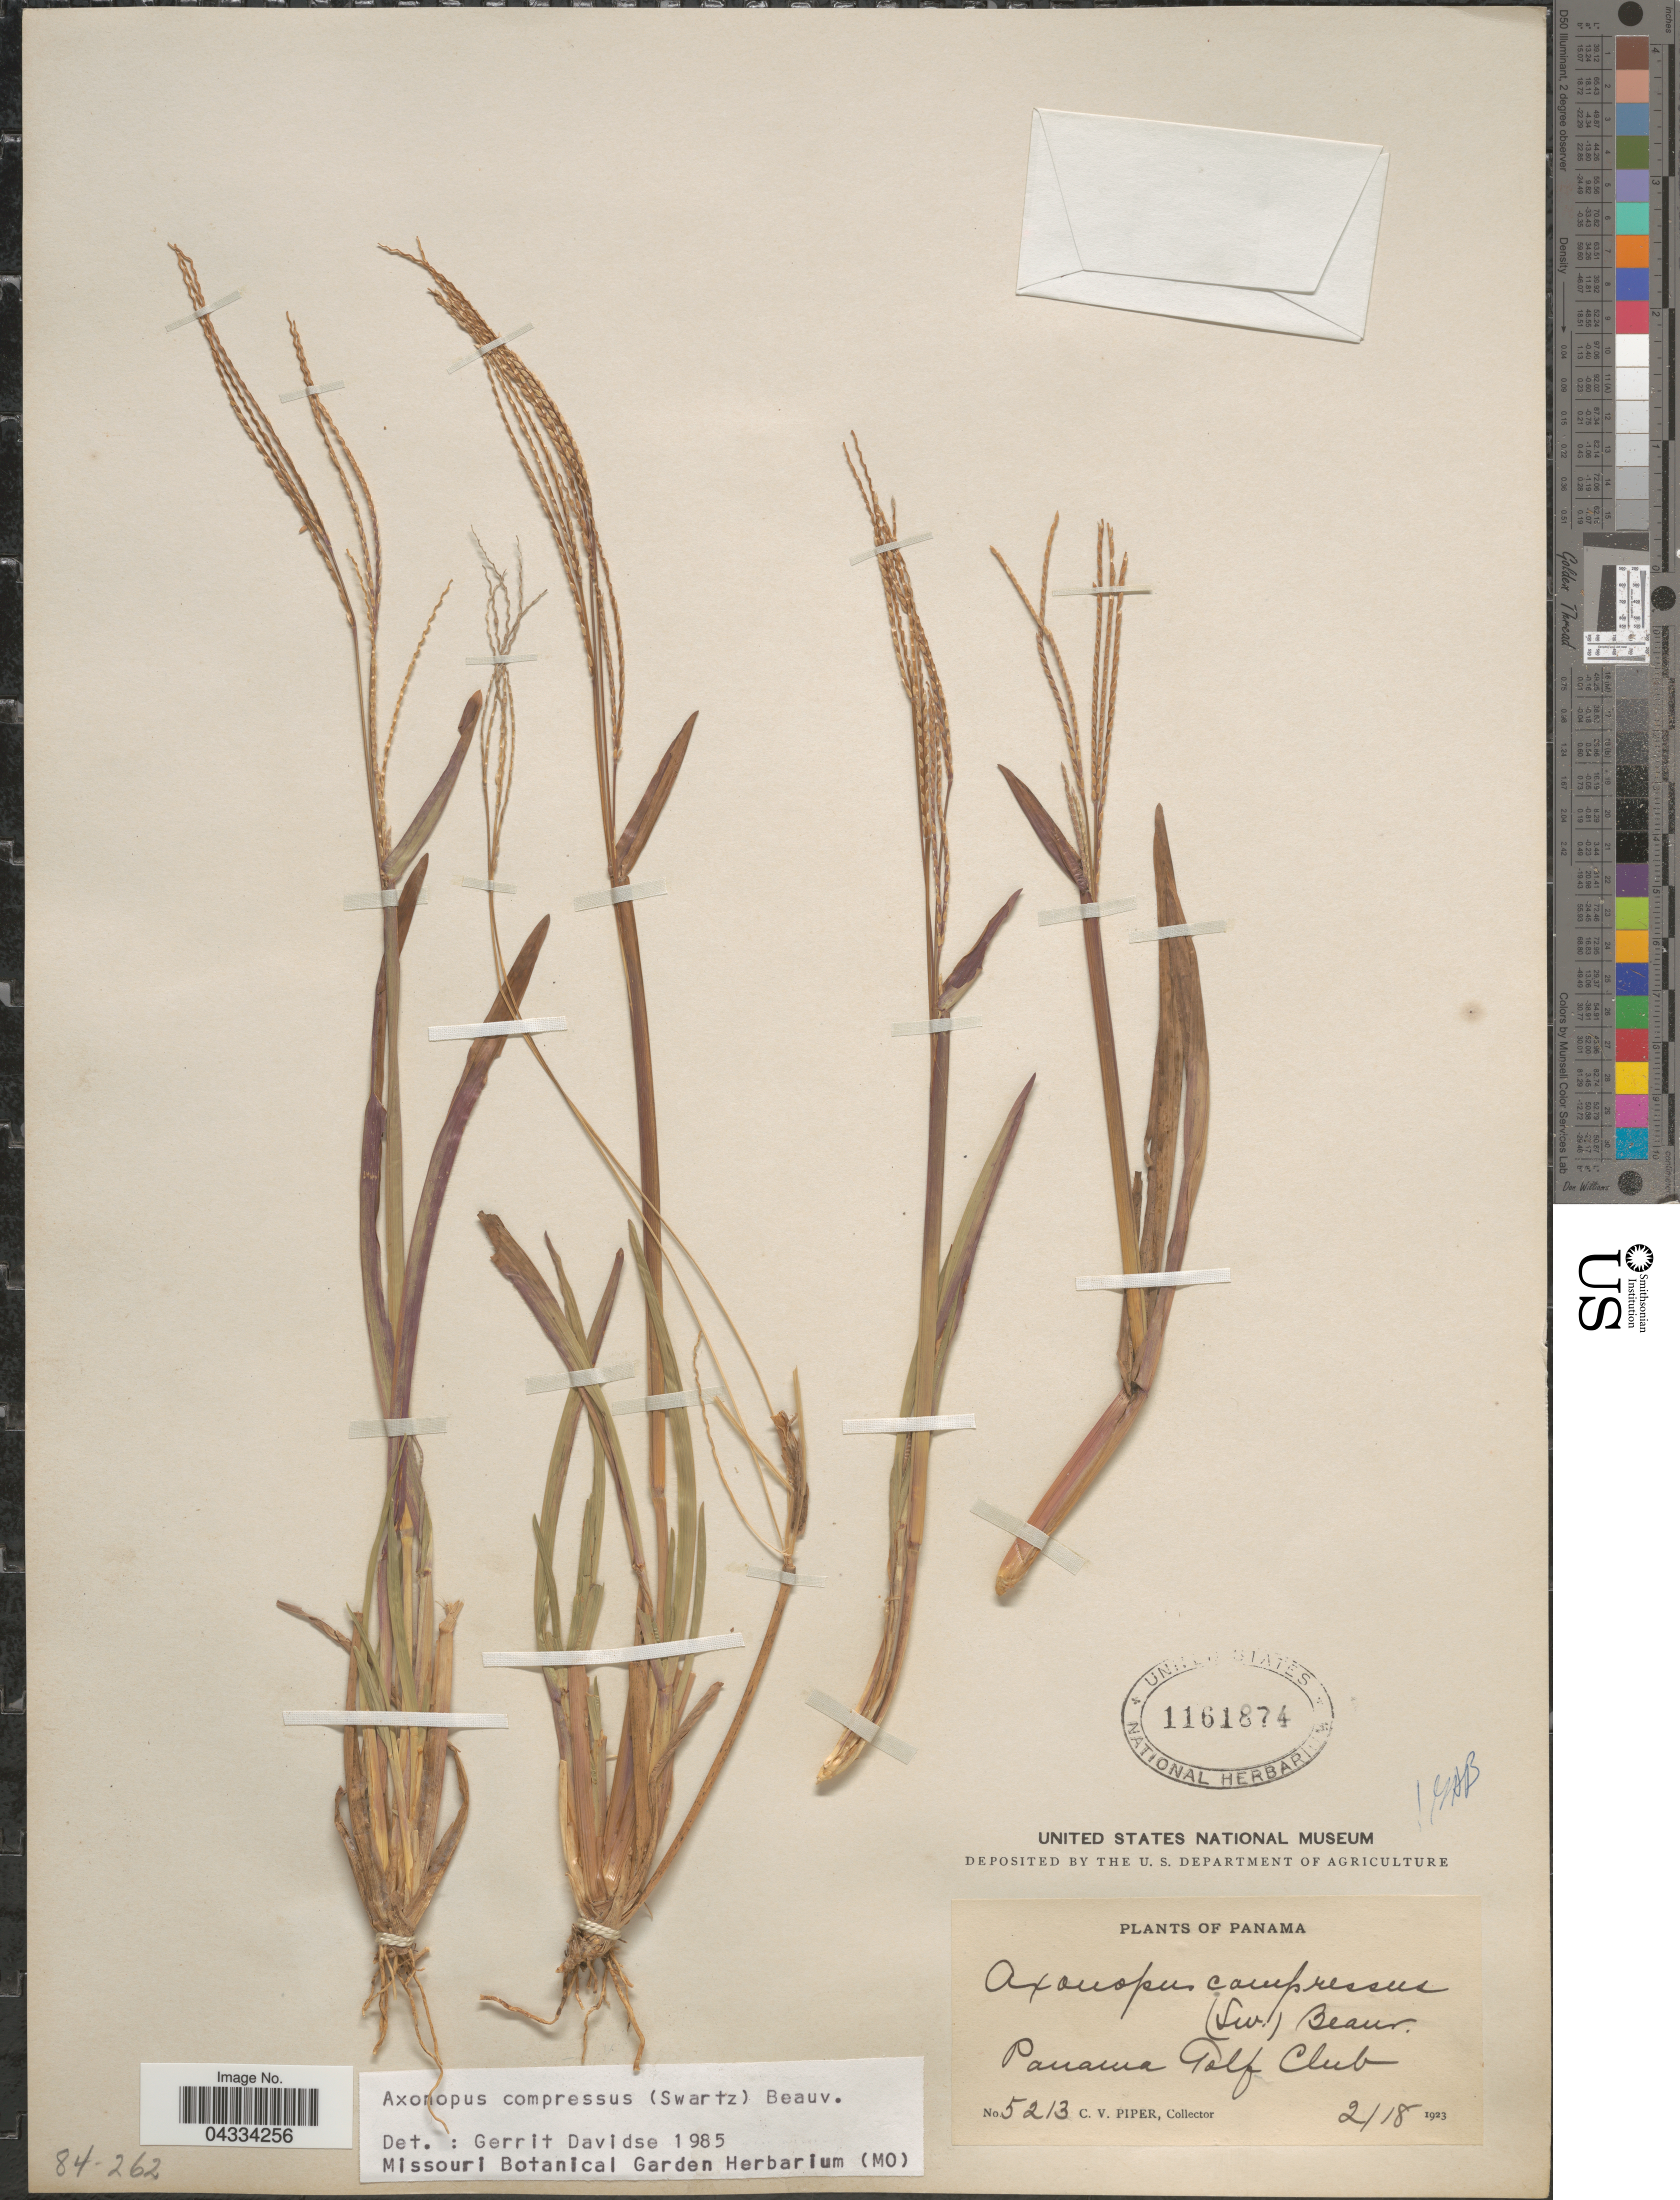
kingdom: Plantae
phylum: Tracheophyta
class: Liliopsida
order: Poales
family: Poaceae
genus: Axonopus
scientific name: Axonopus compressus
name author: (Sw.) P. Beauv.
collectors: C. V. Piper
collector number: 5213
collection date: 1923-02-18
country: Panama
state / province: Panamá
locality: Panama Golf Club.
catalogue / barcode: US 1161874